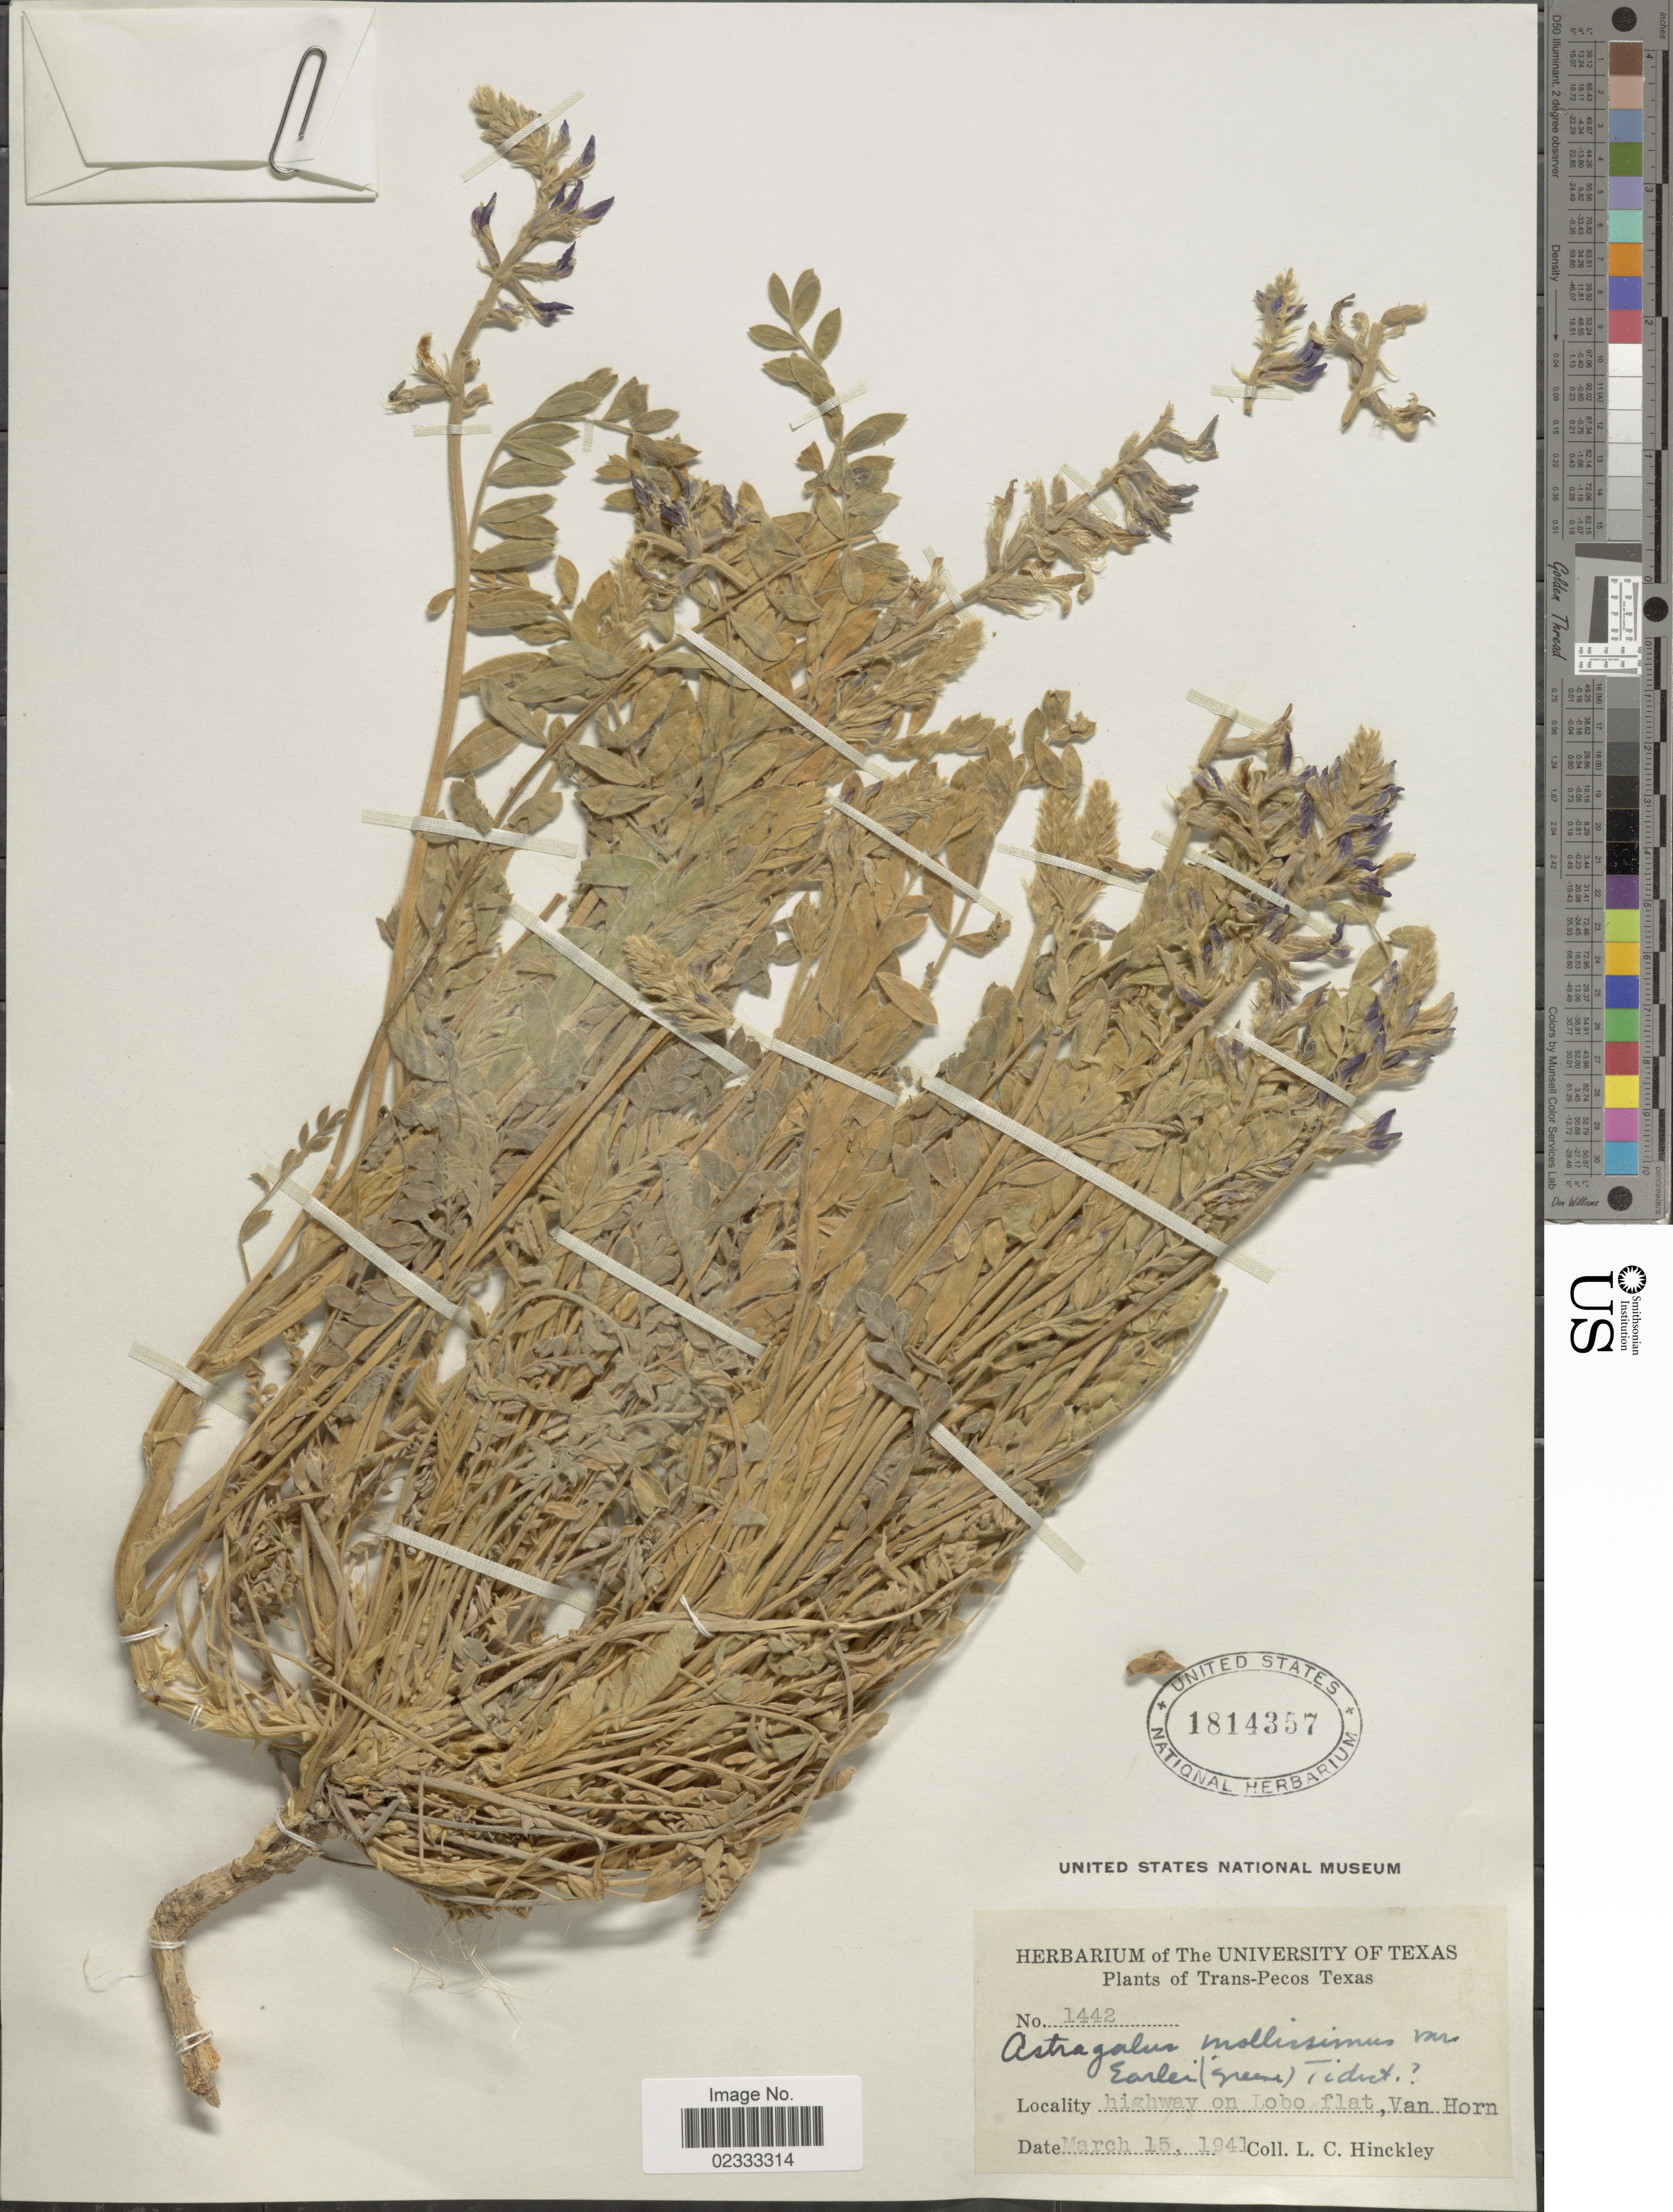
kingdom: Plantae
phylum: Tracheophyta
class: Magnoliopsida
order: Fabales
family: Fabaceae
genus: Astragalus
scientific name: Astragalus mollissimus var. earlei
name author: (Greene ex Rydb.) Tidestr.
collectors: L. Hinckley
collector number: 1442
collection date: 1941-03-15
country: United States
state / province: Texas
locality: Trans-Pecos, highway on Lobo flat, Van Horn.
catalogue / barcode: US 1814357